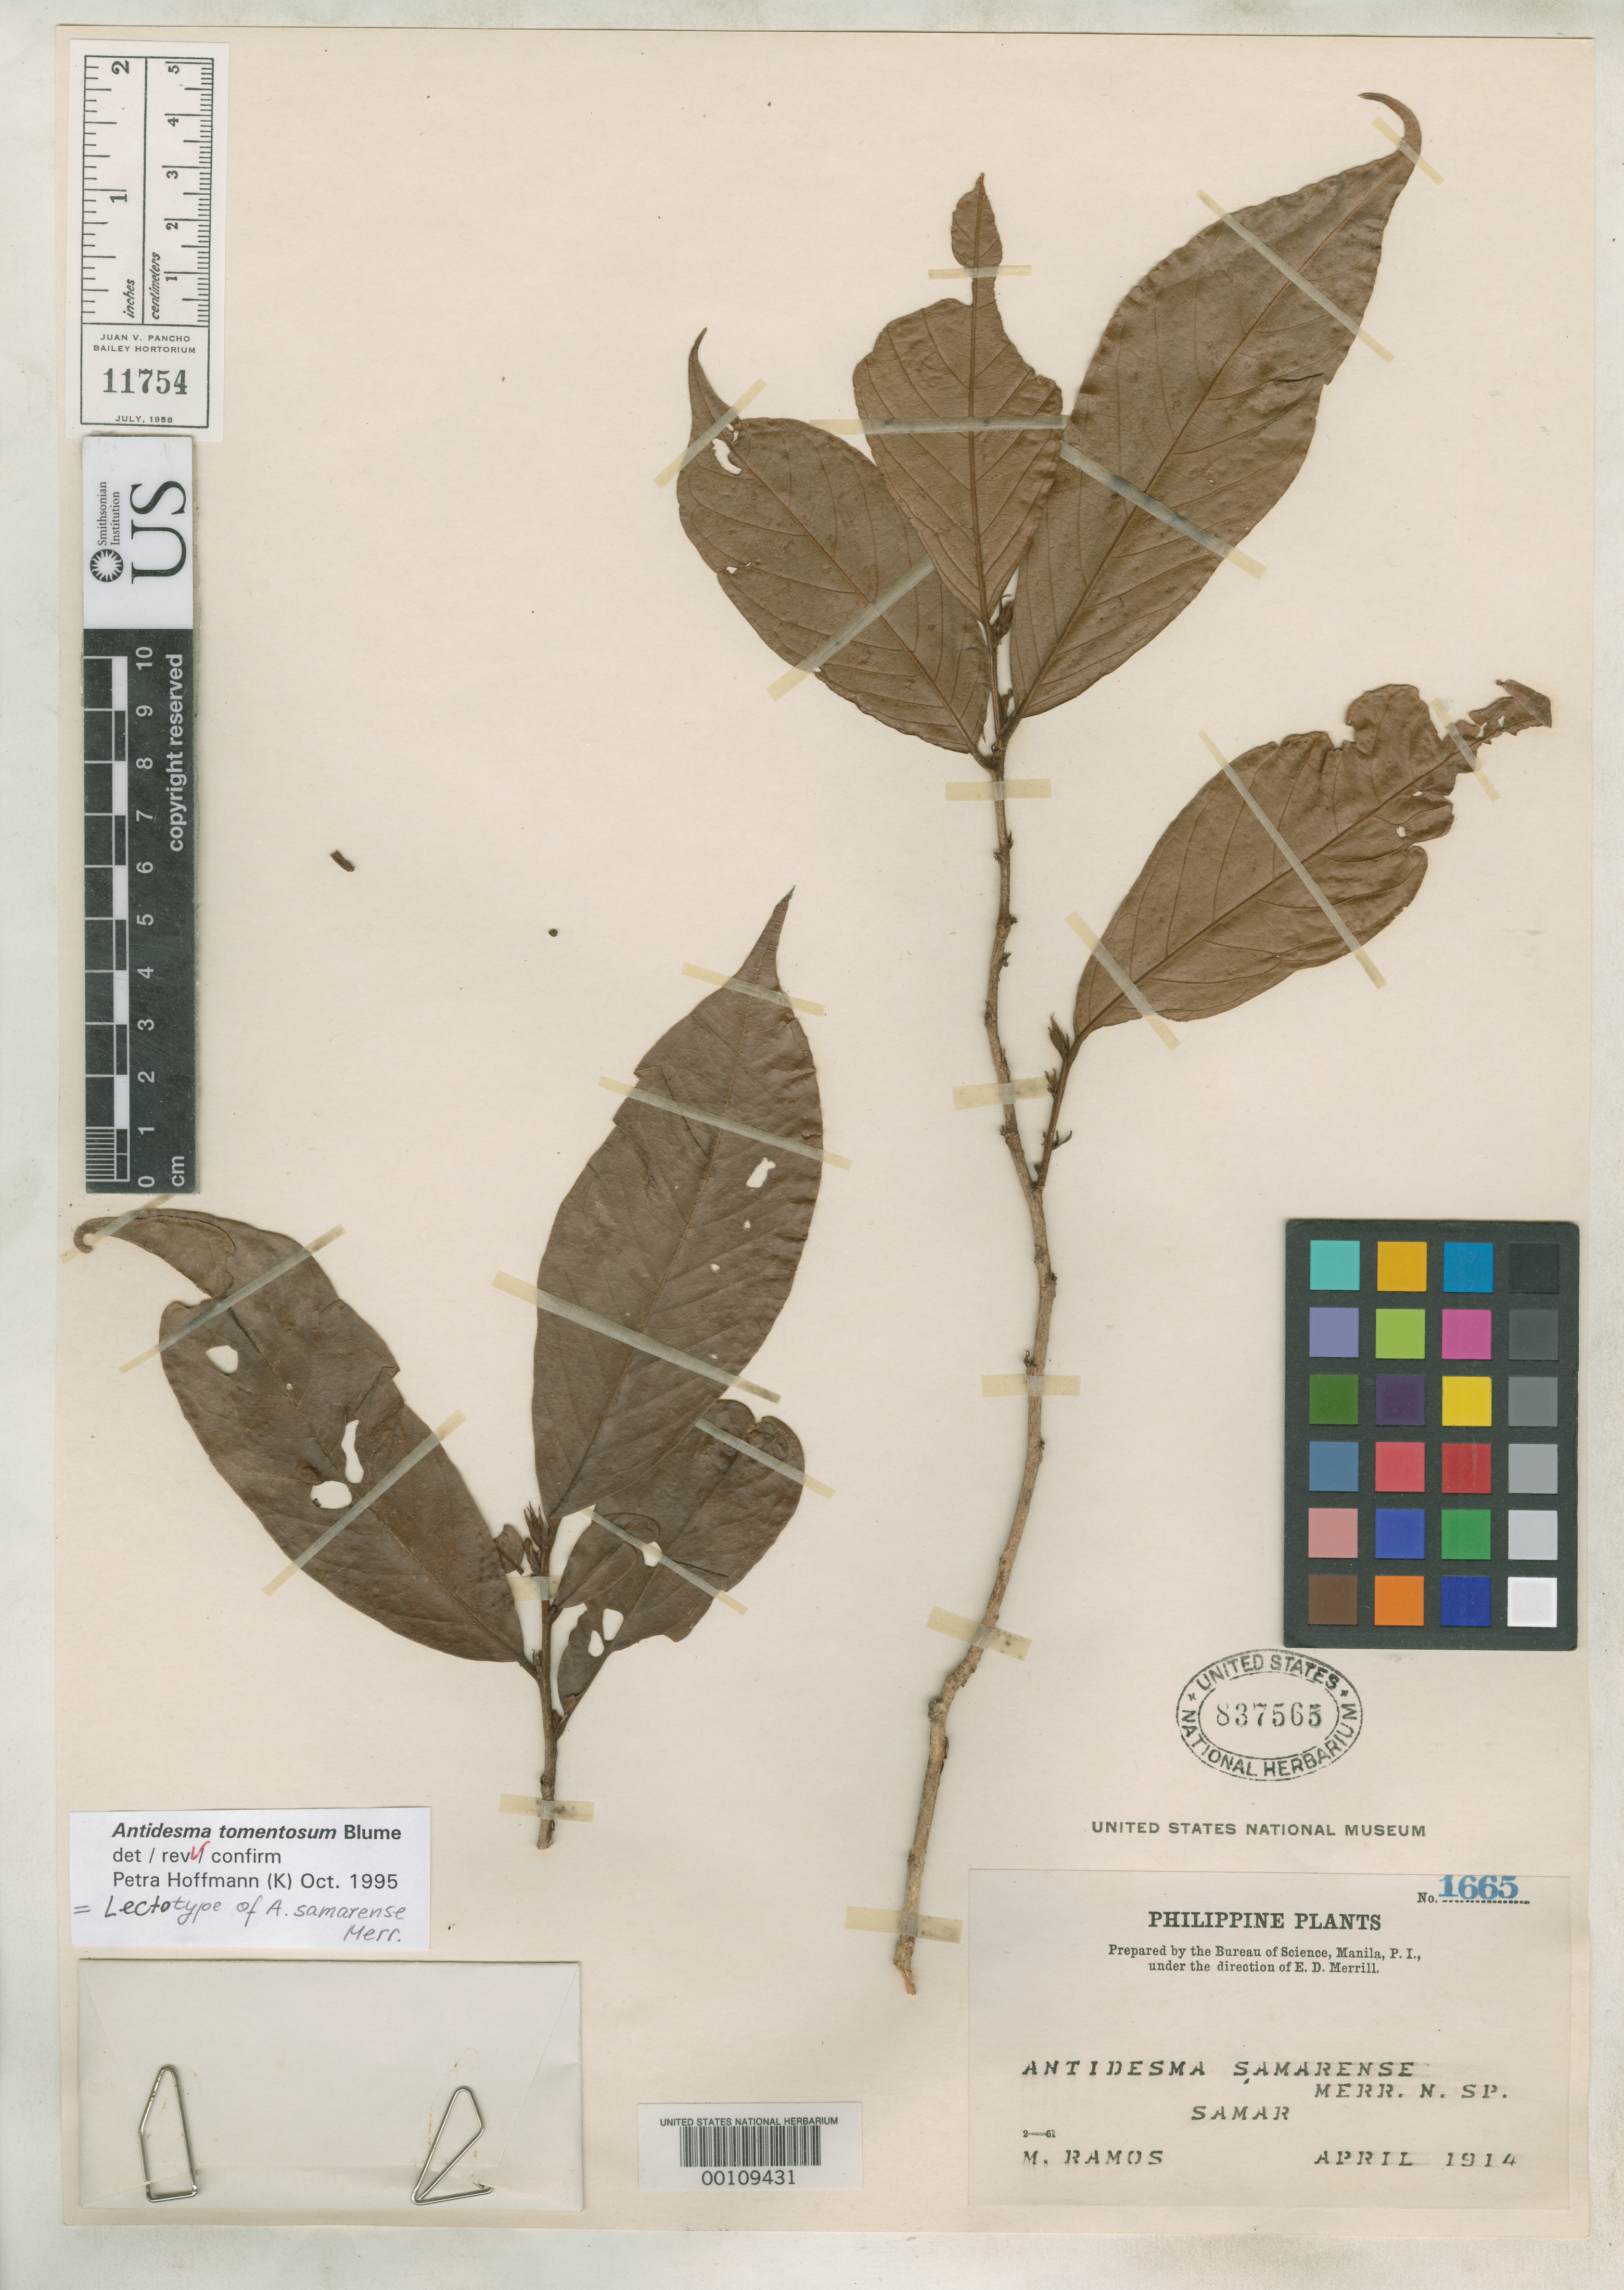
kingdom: Plantae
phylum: Tracheophyta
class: Magnoliopsida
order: Malpighiales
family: Phyllanthaceae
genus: Antidesma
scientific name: Antidesma samarense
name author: Merr.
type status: Isotype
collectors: M. Ramos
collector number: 1665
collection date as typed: Apr 1914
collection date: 1914-04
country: Philippines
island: Samar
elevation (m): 200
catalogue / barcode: US 837565